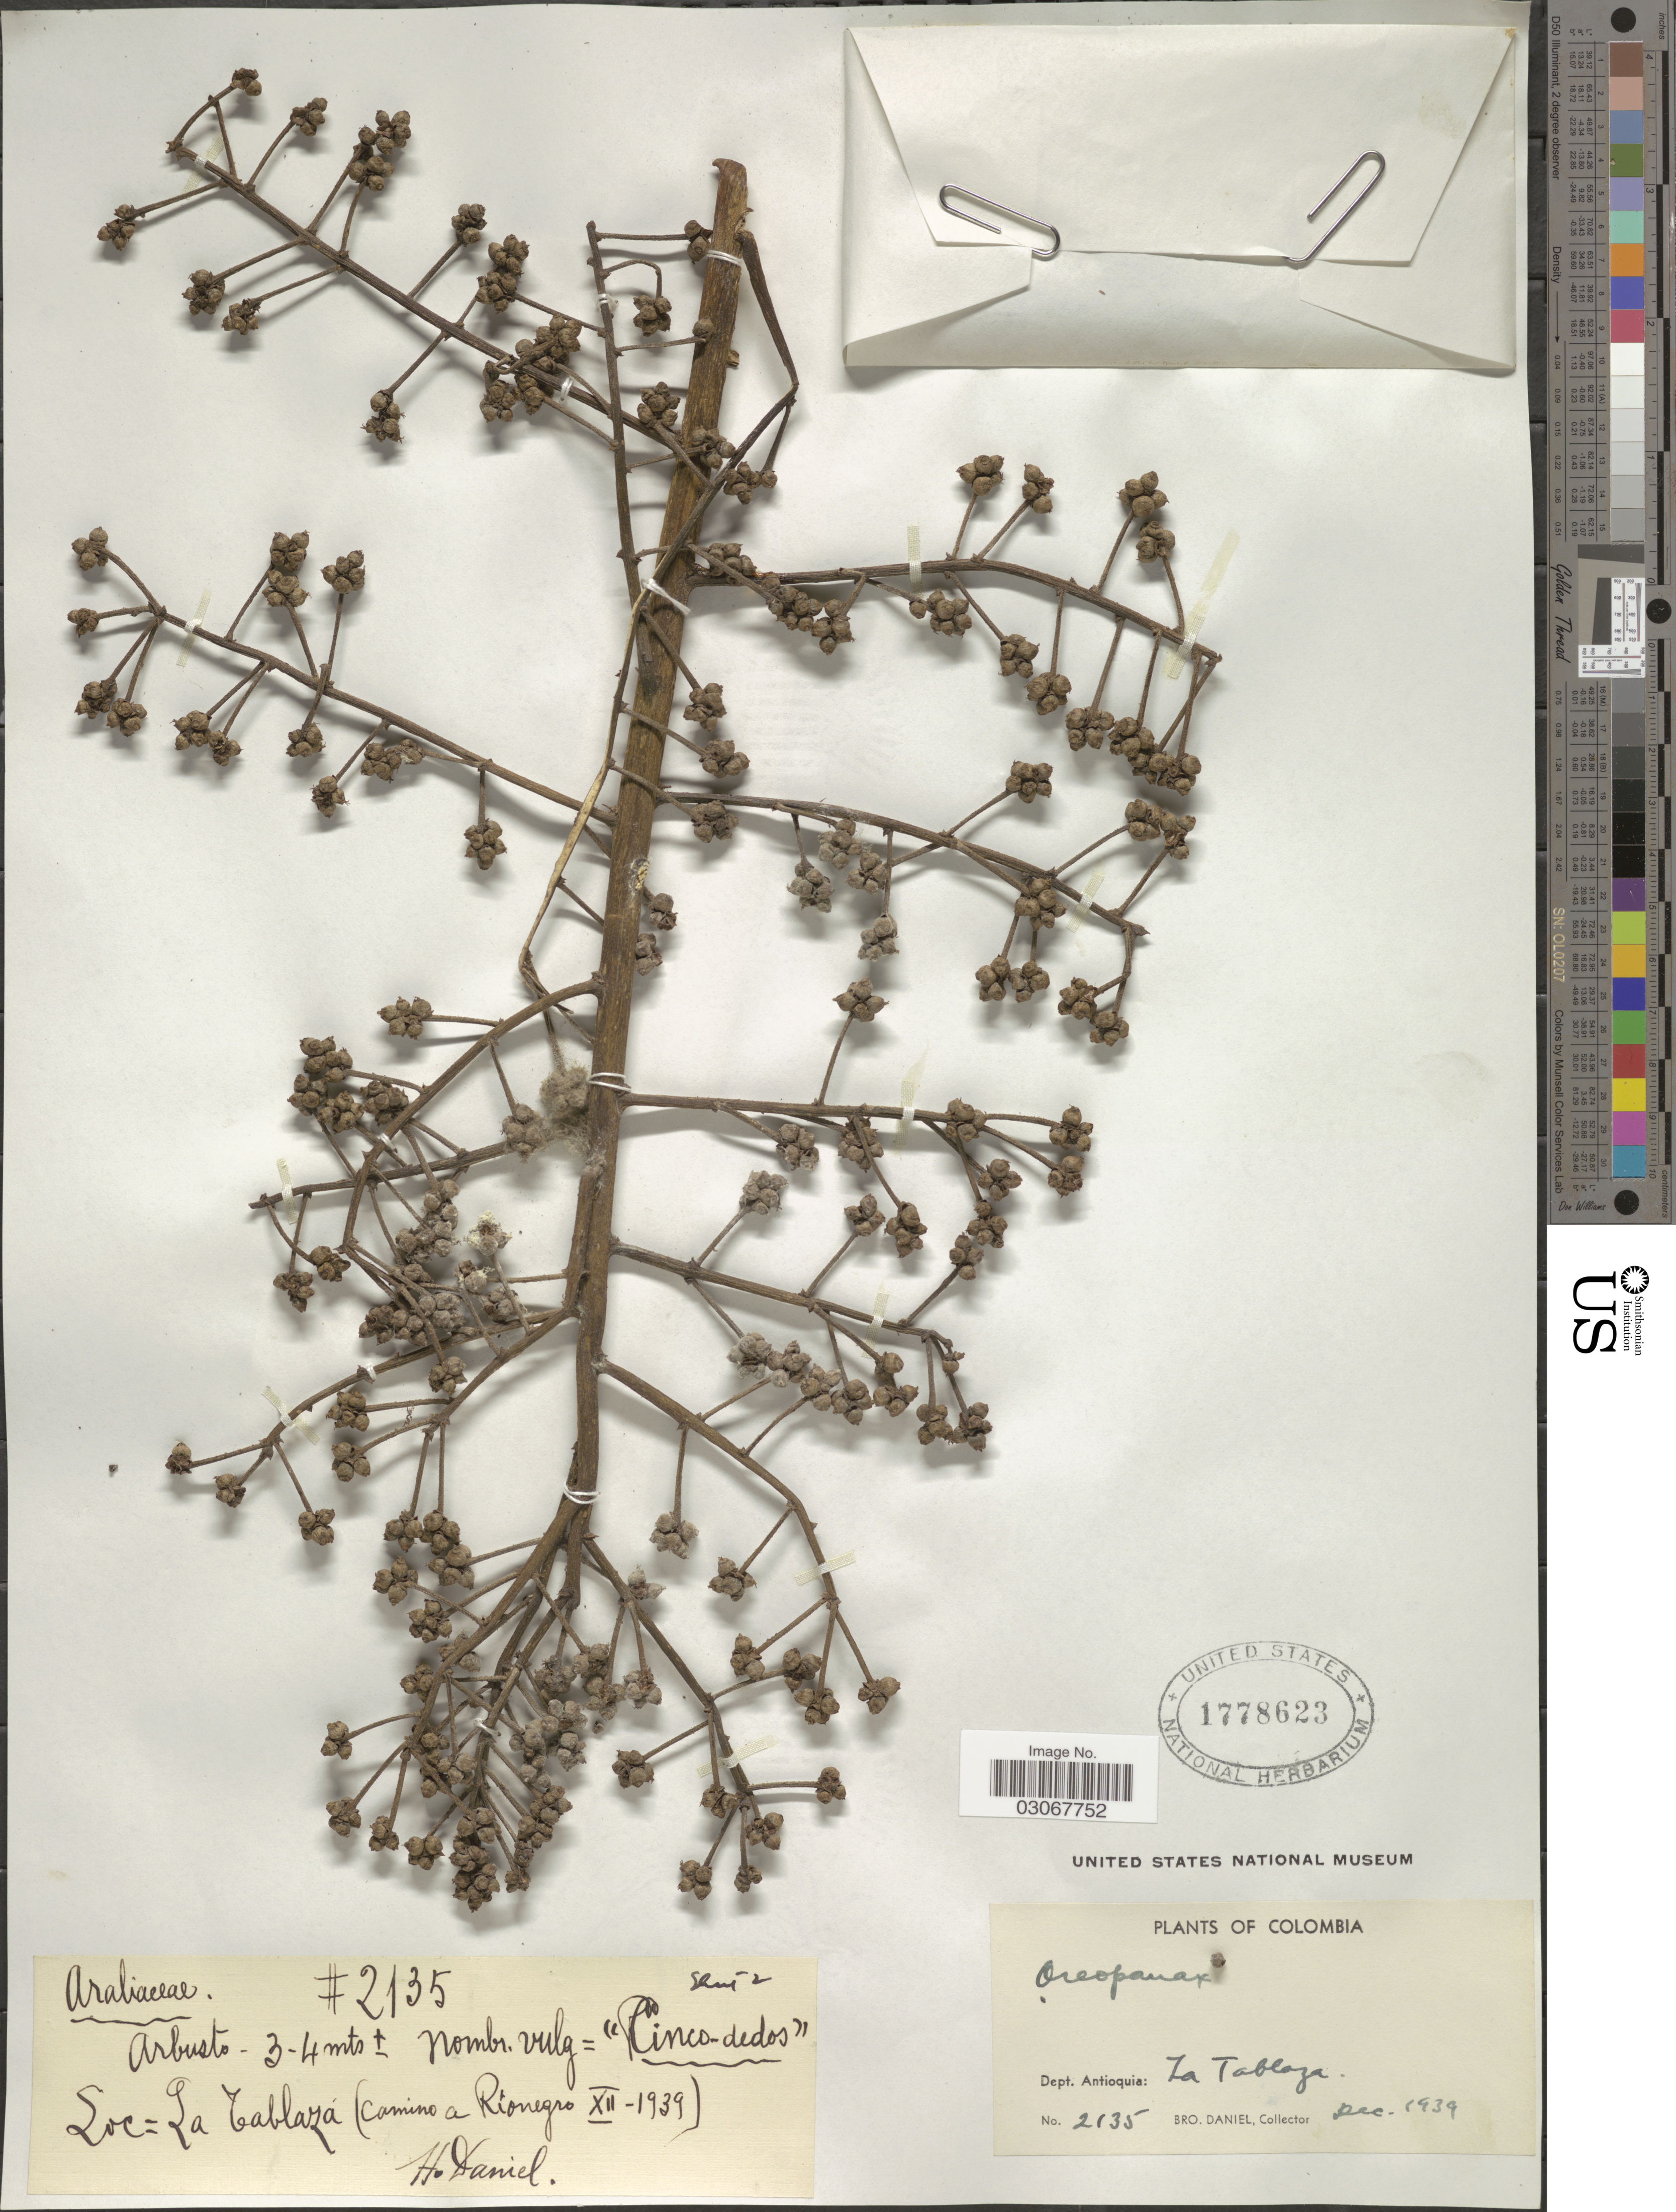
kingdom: Plantae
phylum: Tracheophyta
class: Magnoliopsida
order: Apiales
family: Araliaceae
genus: Oreopanax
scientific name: Oreopanax brunneus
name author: Decne. & Planch. ex Harms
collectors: Bro. Daniel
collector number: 2135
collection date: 1939-12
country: Colombia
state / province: Antioquia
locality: Dept. Antioquia: La Tablaza. (Camino a Ríonegro).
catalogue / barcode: US 1778623